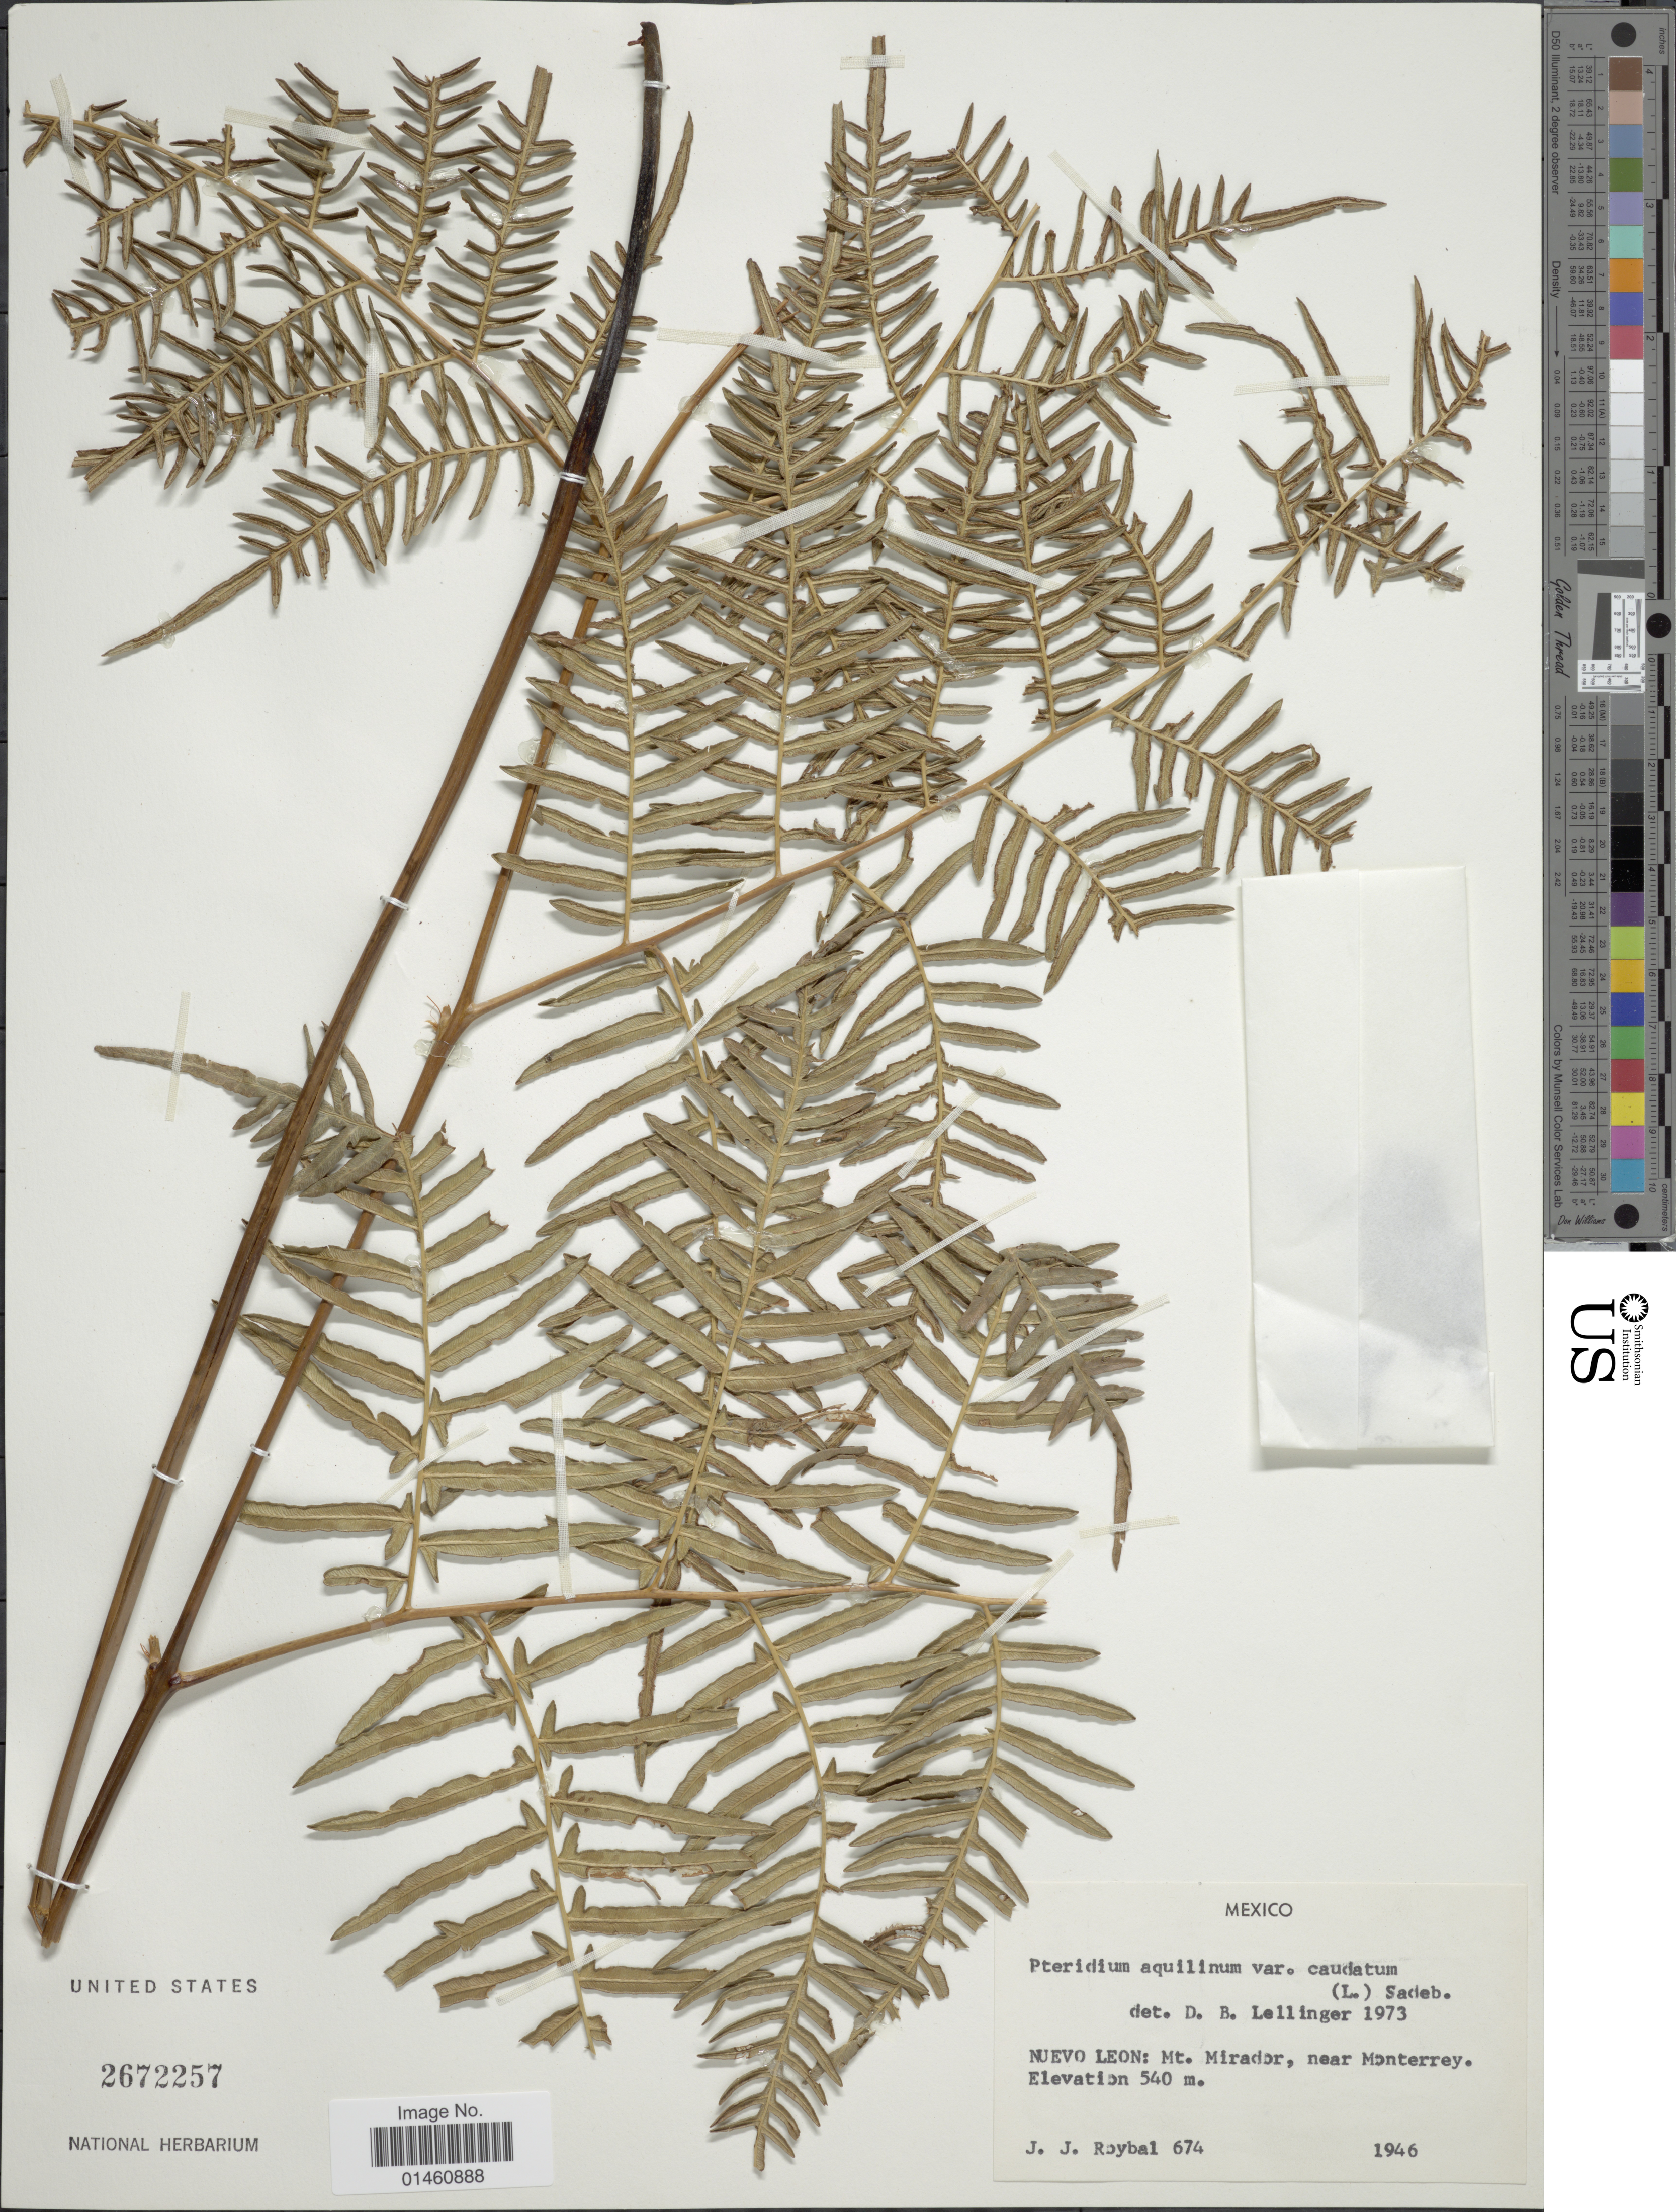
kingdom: Plantae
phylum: Tracheophyta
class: Polypodiopsida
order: Polypodiales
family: Dennstaedtiaceae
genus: Pteridium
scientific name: Pteridium caudatum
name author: (L.) Maxon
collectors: J. J. Roybal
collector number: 674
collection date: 1946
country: Mexico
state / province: Nuevo León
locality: Mt. Mirador, near Monterrey.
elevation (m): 540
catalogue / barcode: US 2672257